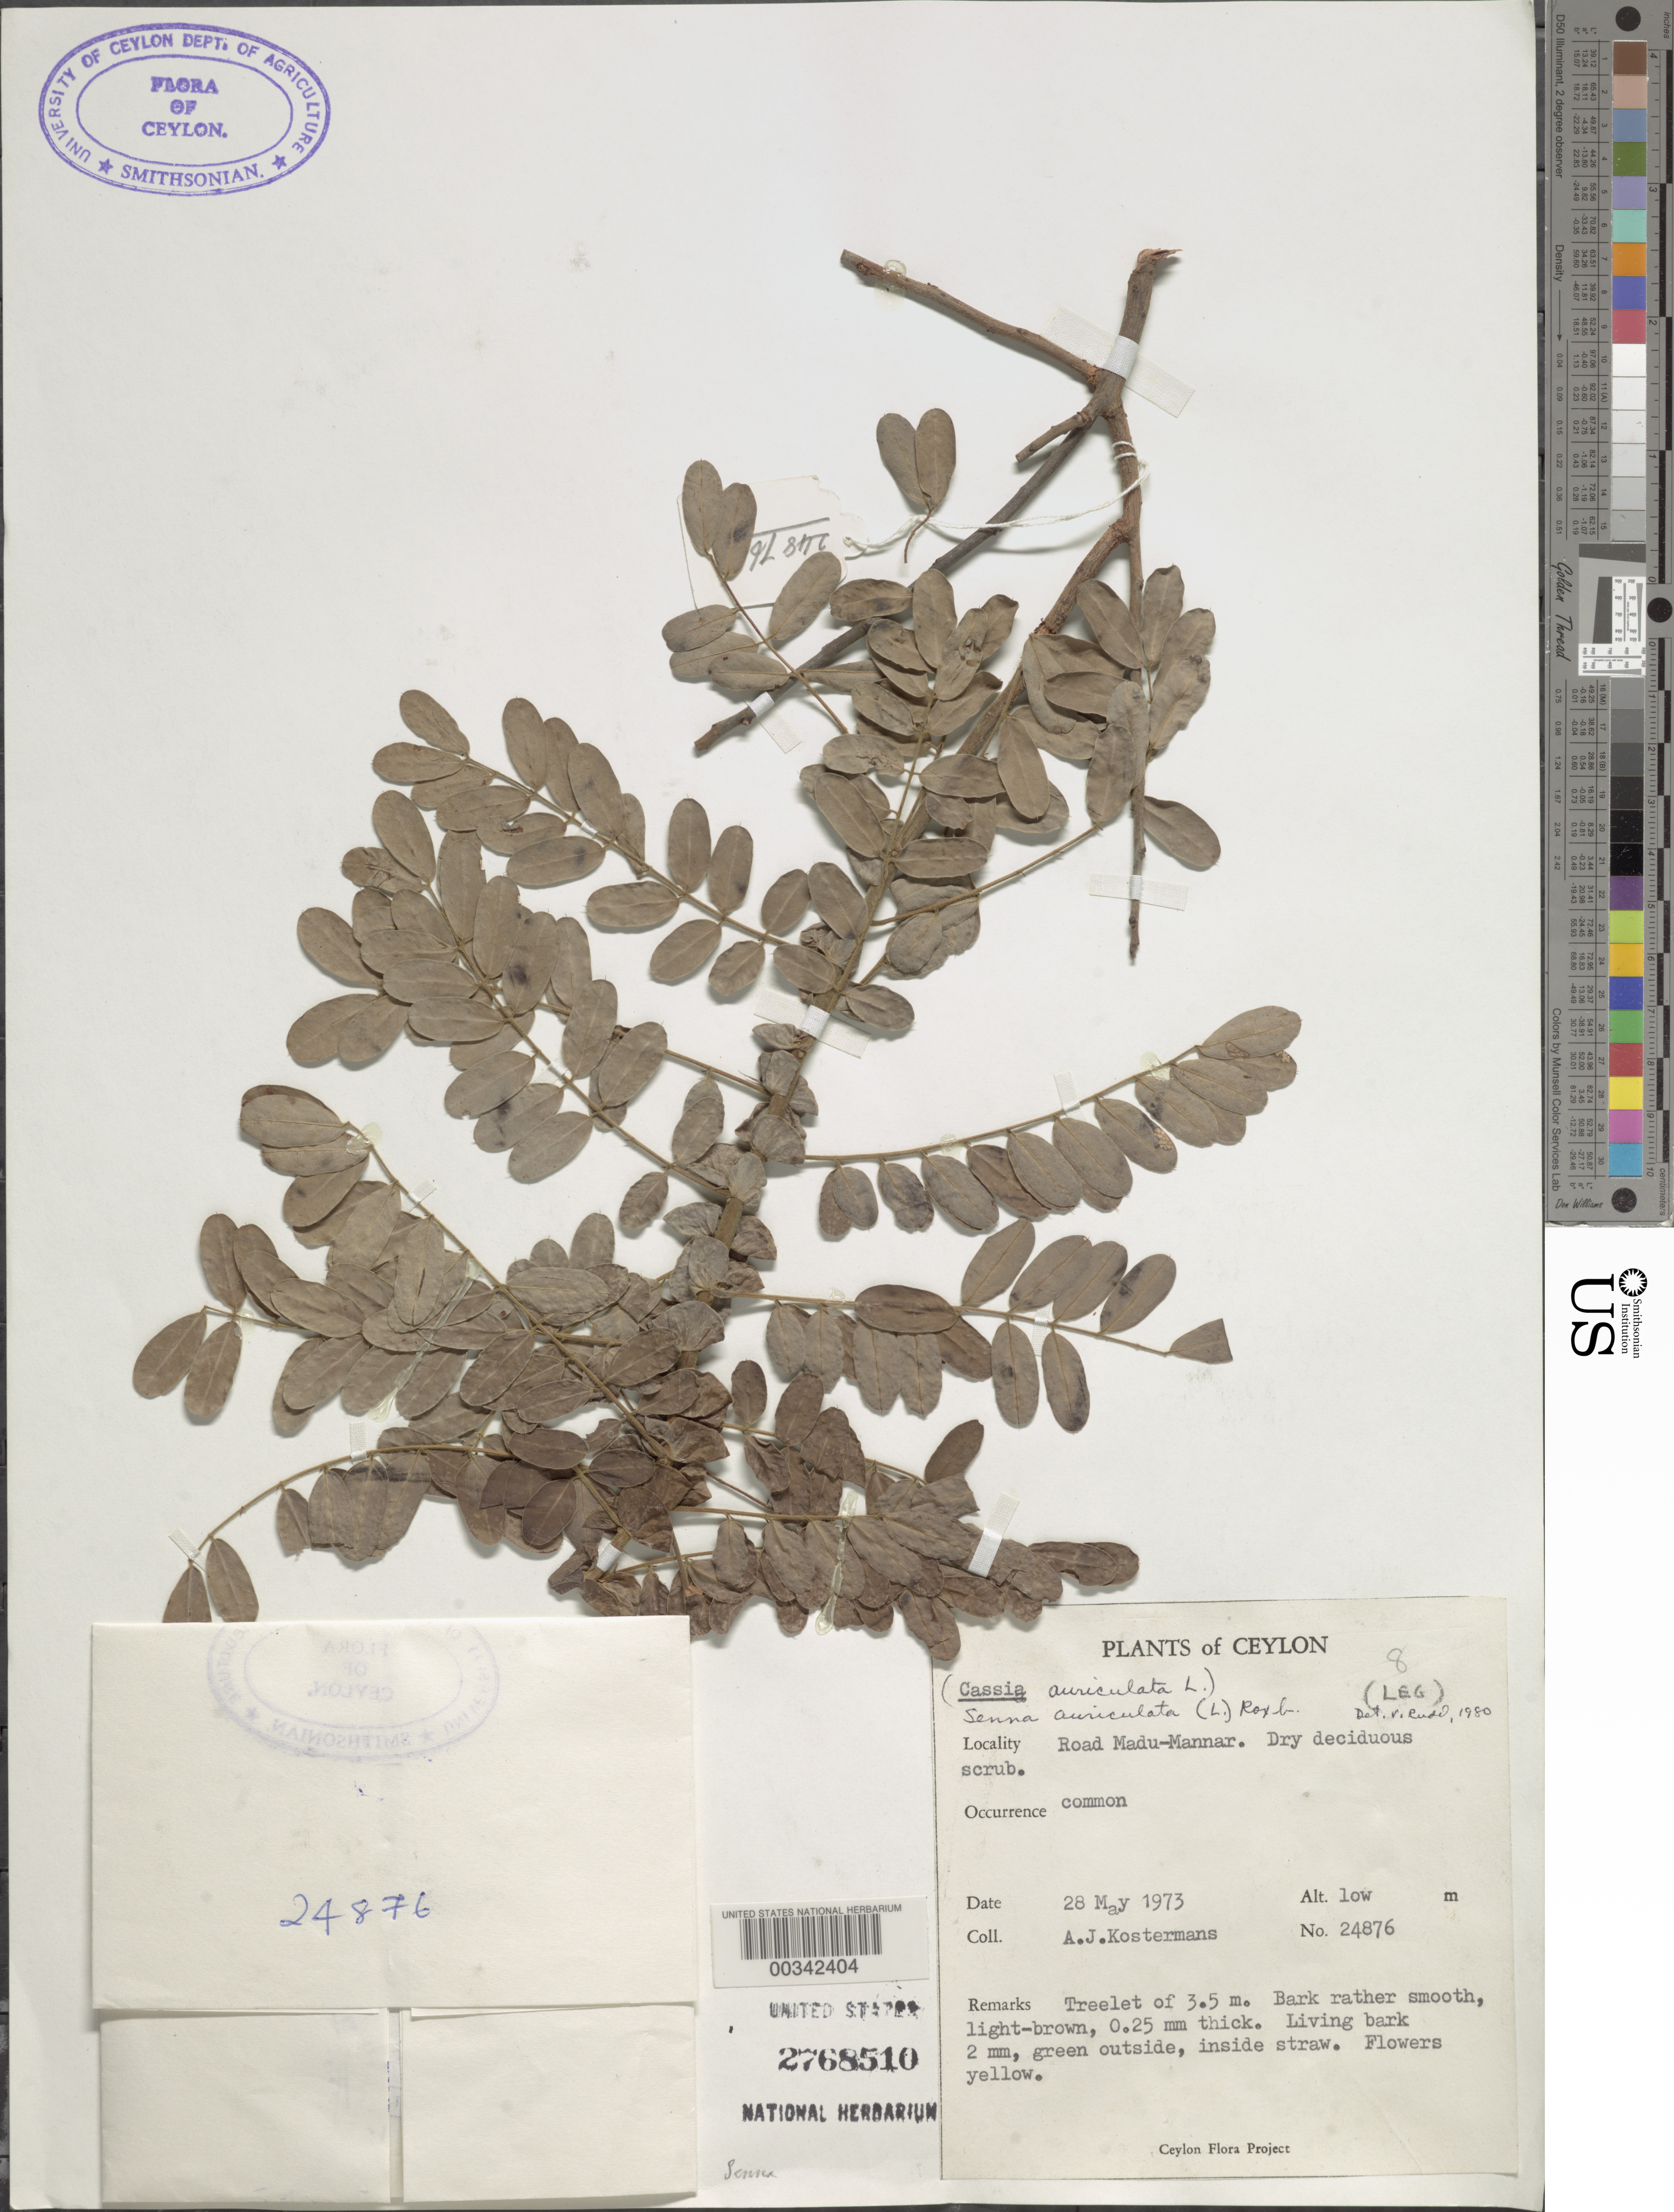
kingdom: Plantae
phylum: Tracheophyta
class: Magnoliopsida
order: Fabales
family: Fabaceae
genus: Senna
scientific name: Senna auriculata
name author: (L.) Roxb.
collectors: A. J. G. Kostermans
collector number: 24876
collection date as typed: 28 May 1973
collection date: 1973-05-28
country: Sri Lanka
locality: Road madu-mannar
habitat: Dry deciduous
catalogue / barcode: US 2768510